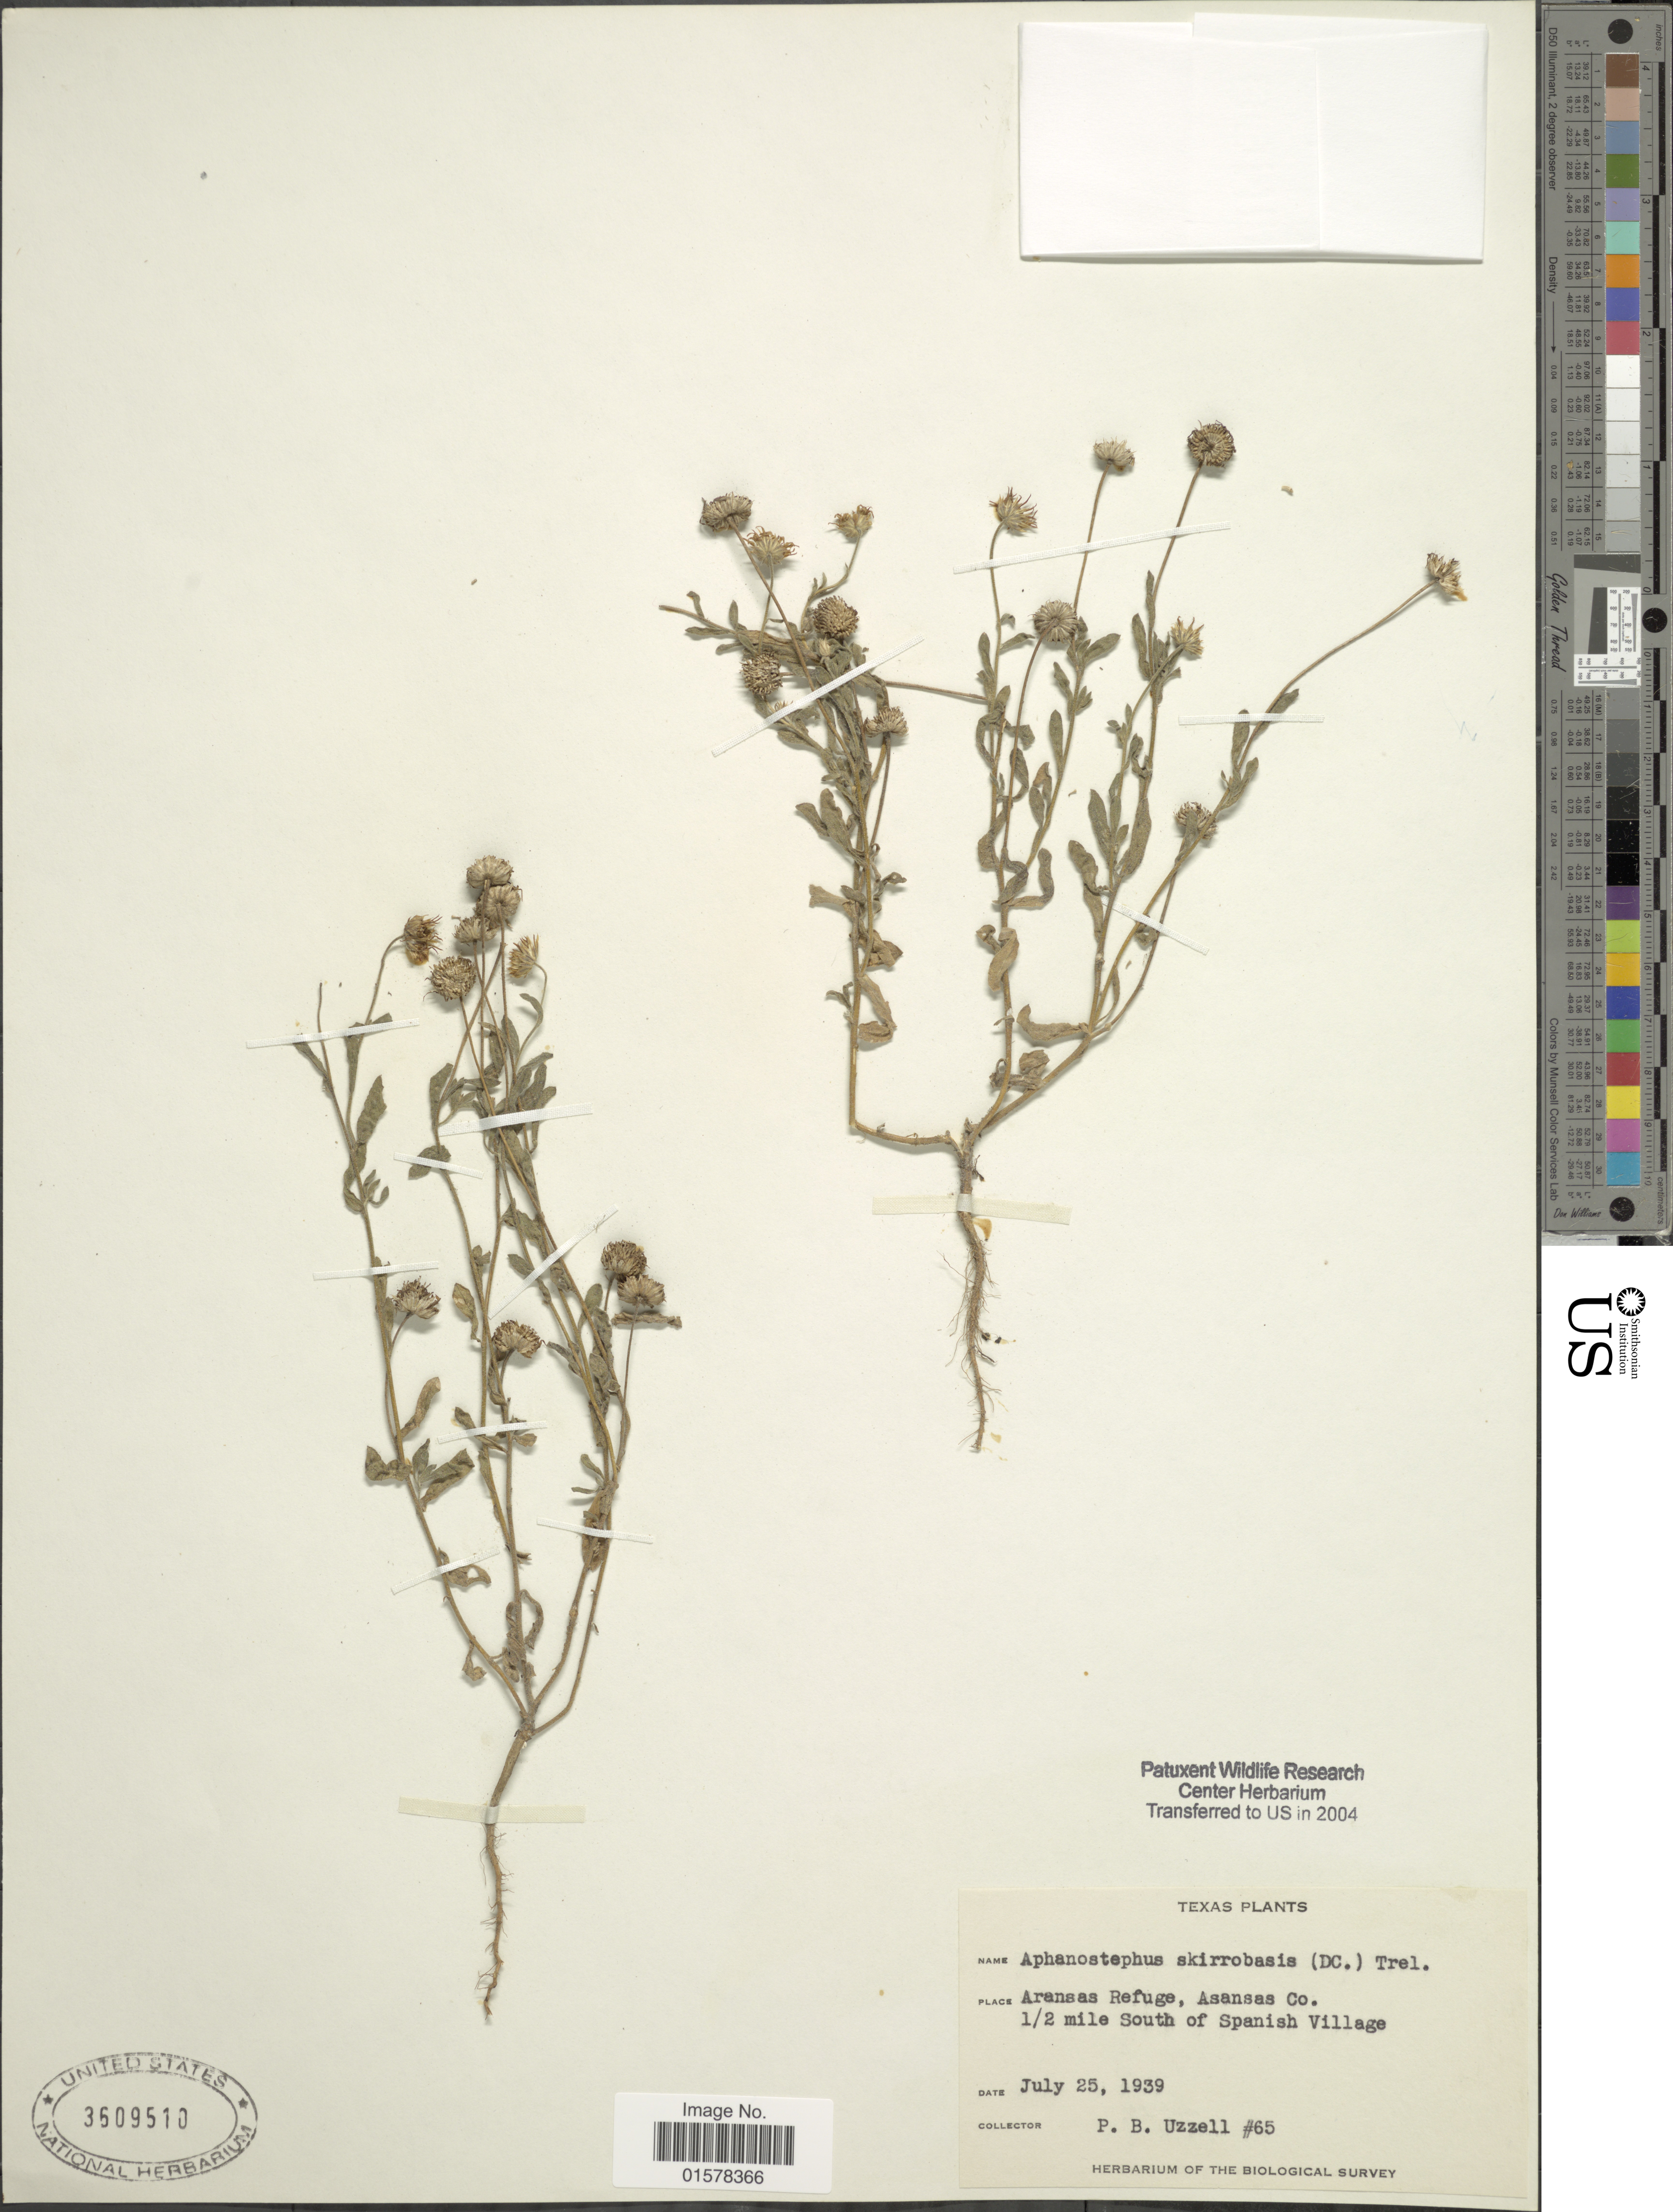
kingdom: Plantae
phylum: Tracheophyta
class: Magnoliopsida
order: Asterales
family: Asteraceae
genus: Aphanostephus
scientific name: Aphanostephus skirrhobasis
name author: (DC.) Trel. ex Coville & Branner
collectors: P. Uzzell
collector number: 65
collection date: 1939-07-25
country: United States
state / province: Texas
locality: Aransas Refuge, Asansas Co. 1/2 mile South of Spaninsh Village. Texas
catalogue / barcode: US 3509510